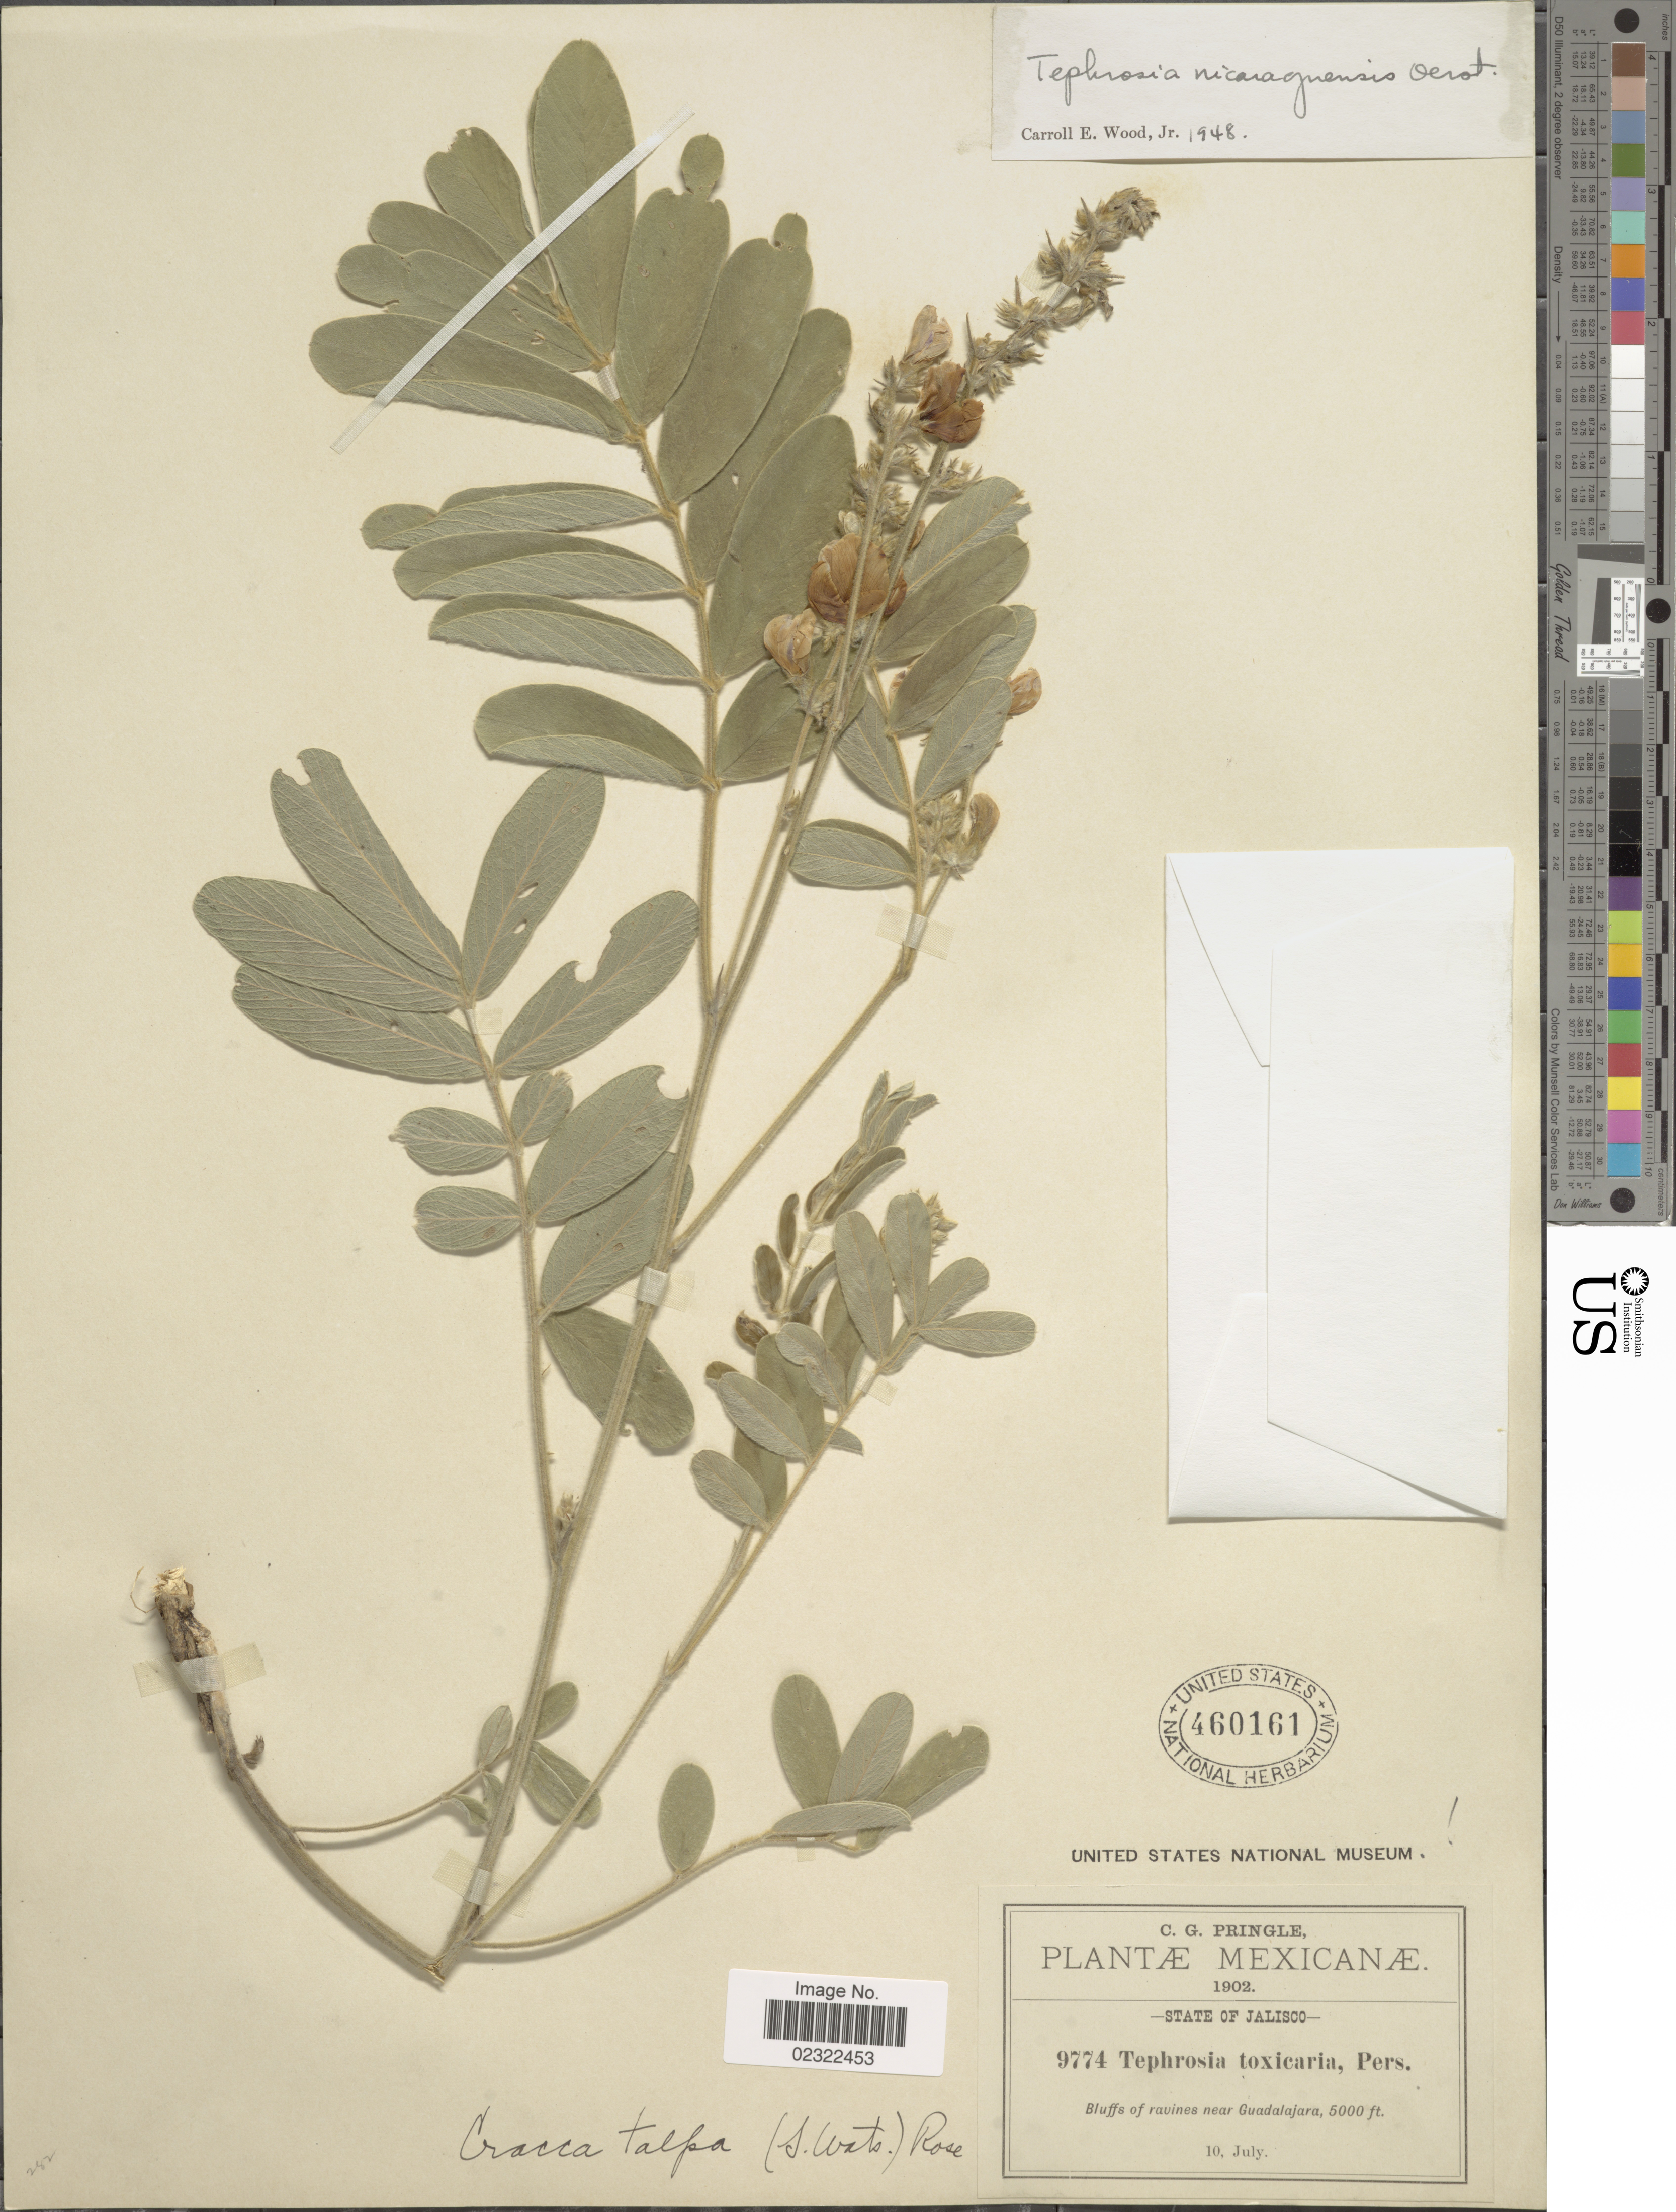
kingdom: Plantae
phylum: Tracheophyta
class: Magnoliopsida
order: Fabales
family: Fabaceae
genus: Tephrosia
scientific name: Tephrosia nicaraguensis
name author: Oerst.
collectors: C. G. Pringle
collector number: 9774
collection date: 1902-07-10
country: Mexico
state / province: Jalisco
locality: Mexicanae, State of Jalisco. Bluffs of ravines near Guadalajara.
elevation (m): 1524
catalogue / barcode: US 460161